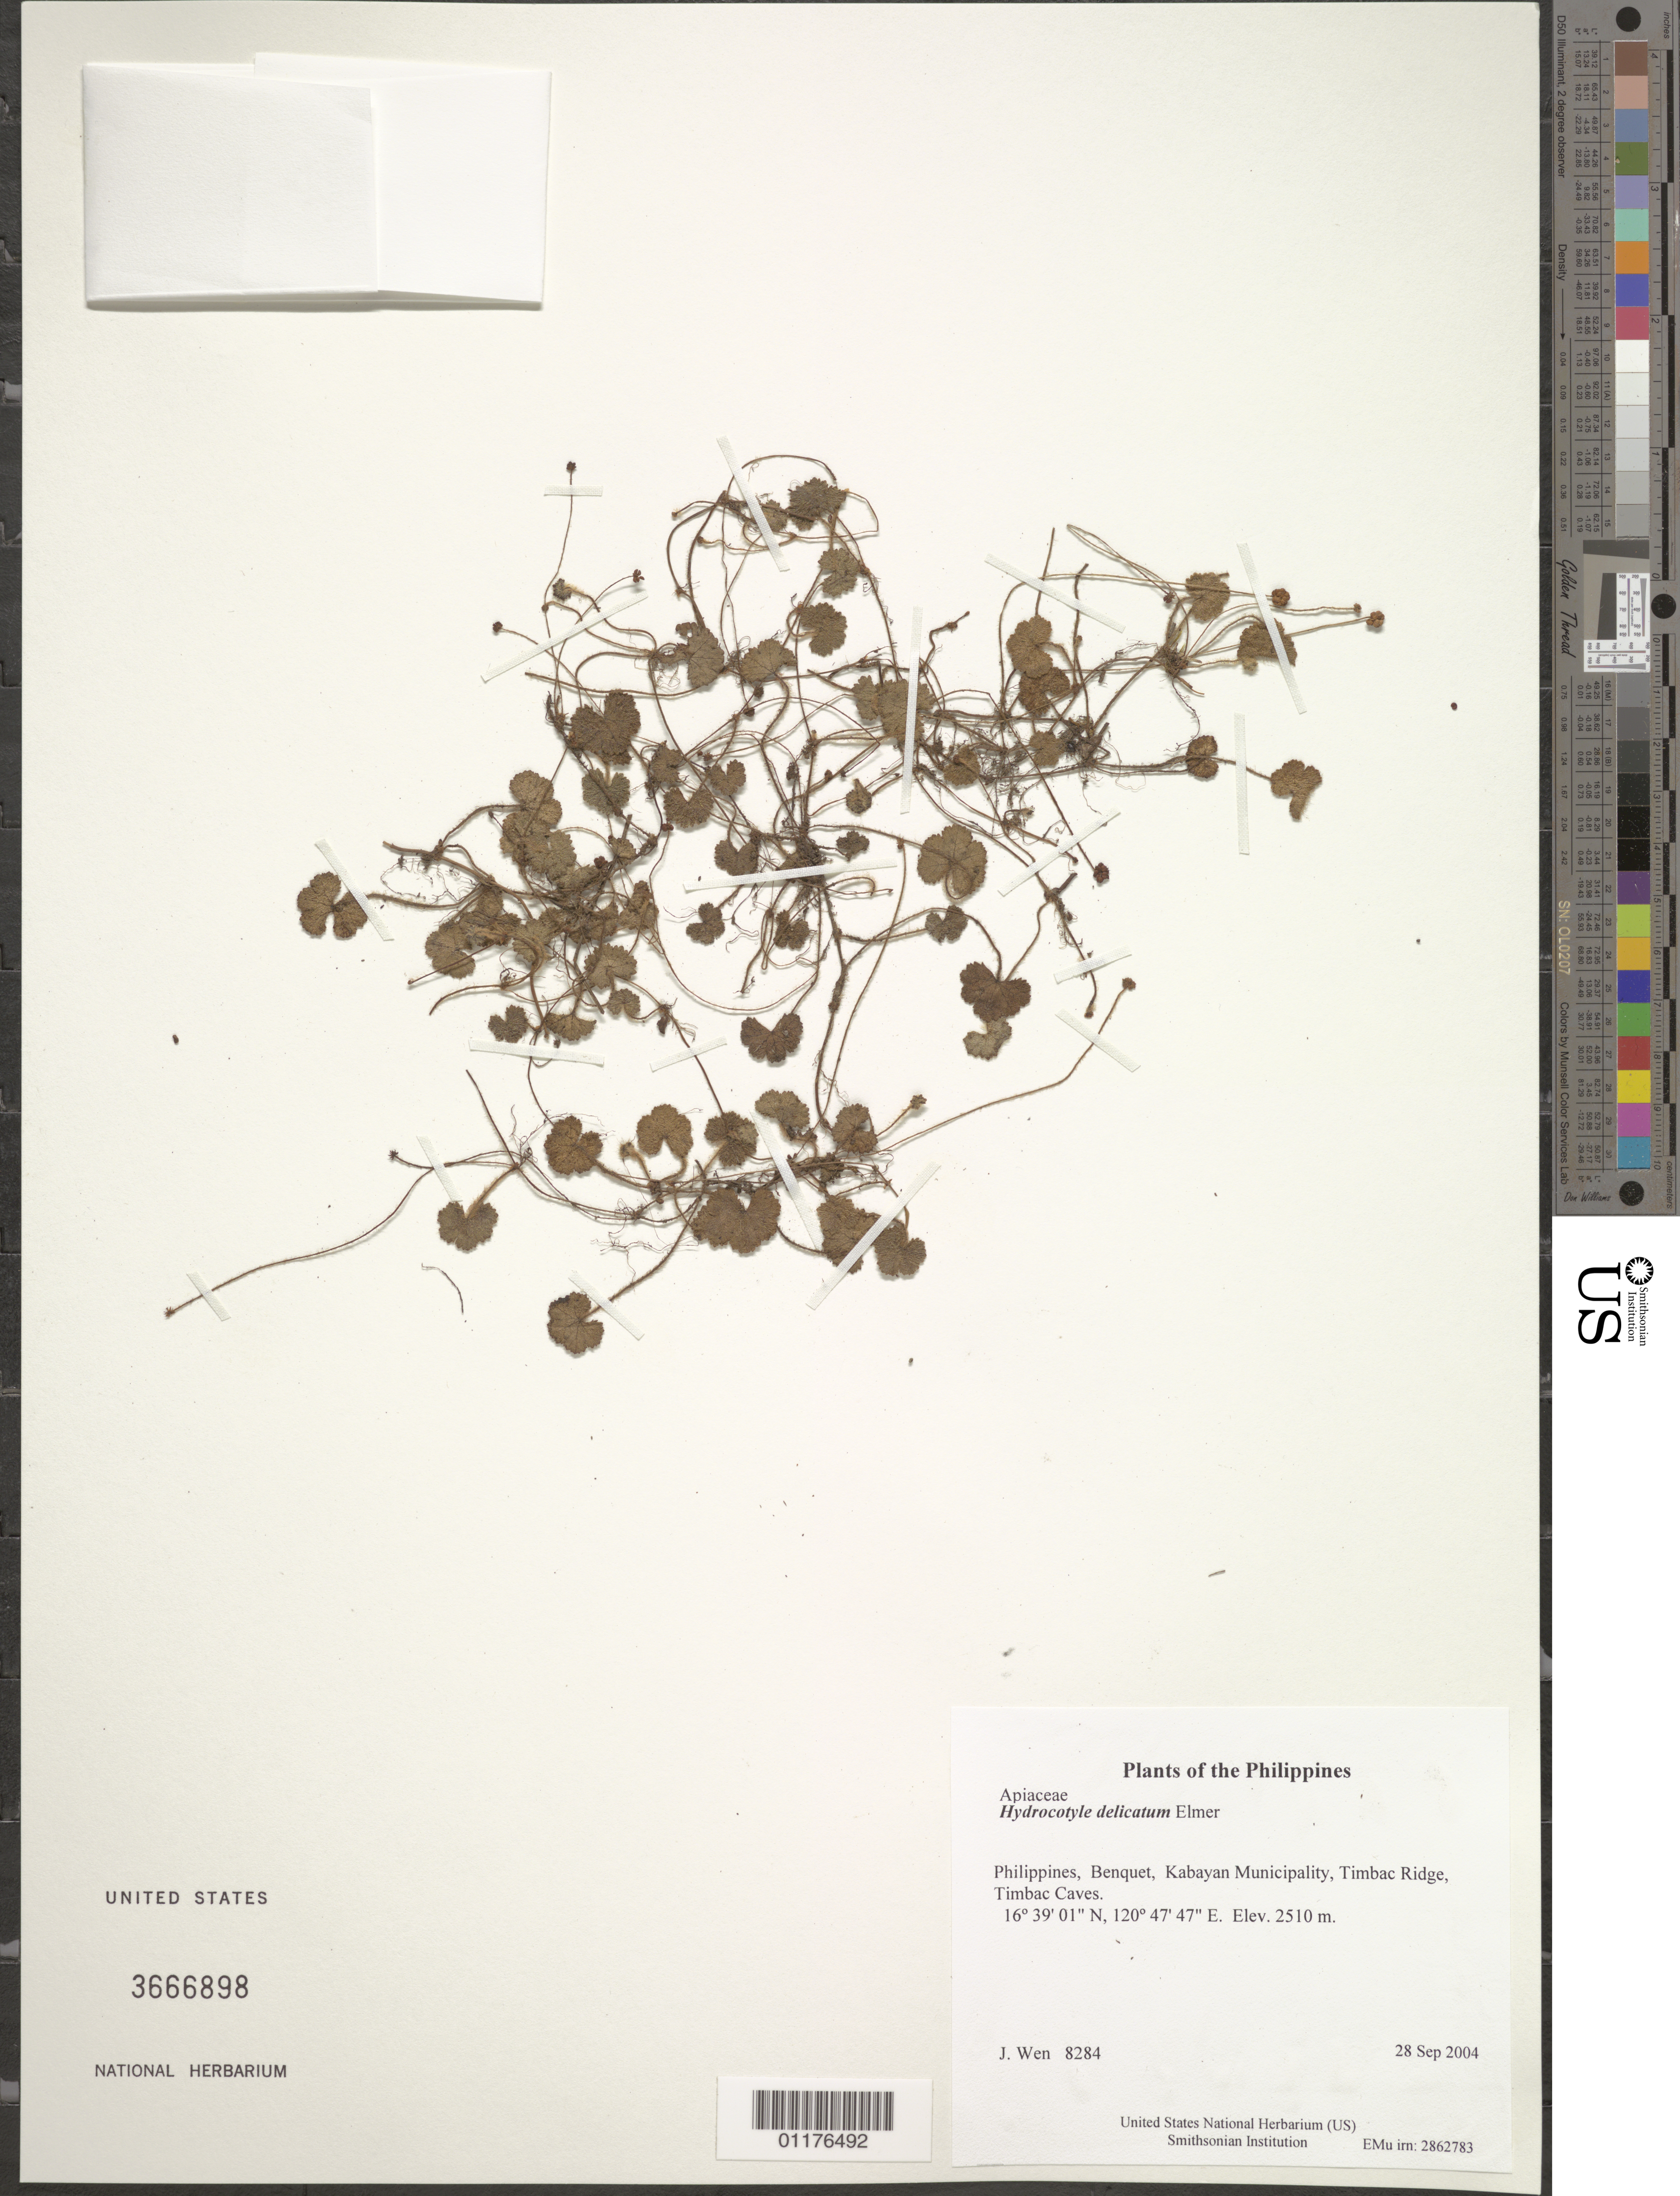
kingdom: Plantae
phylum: Tracheophyta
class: Magnoliopsida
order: Apiales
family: Araliaceae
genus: Hydrocotyle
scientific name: Hydrocotyle delicatum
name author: Elmer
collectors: J. Wen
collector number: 8284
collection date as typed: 28 Sep 2004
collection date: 2004-09-28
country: Philippines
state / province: Cordillera (Administrative Region)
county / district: Benguet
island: Luzon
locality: Kabayan Municipality, Timbac Ridge, Timbac Caves.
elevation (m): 2510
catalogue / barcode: US 3666898